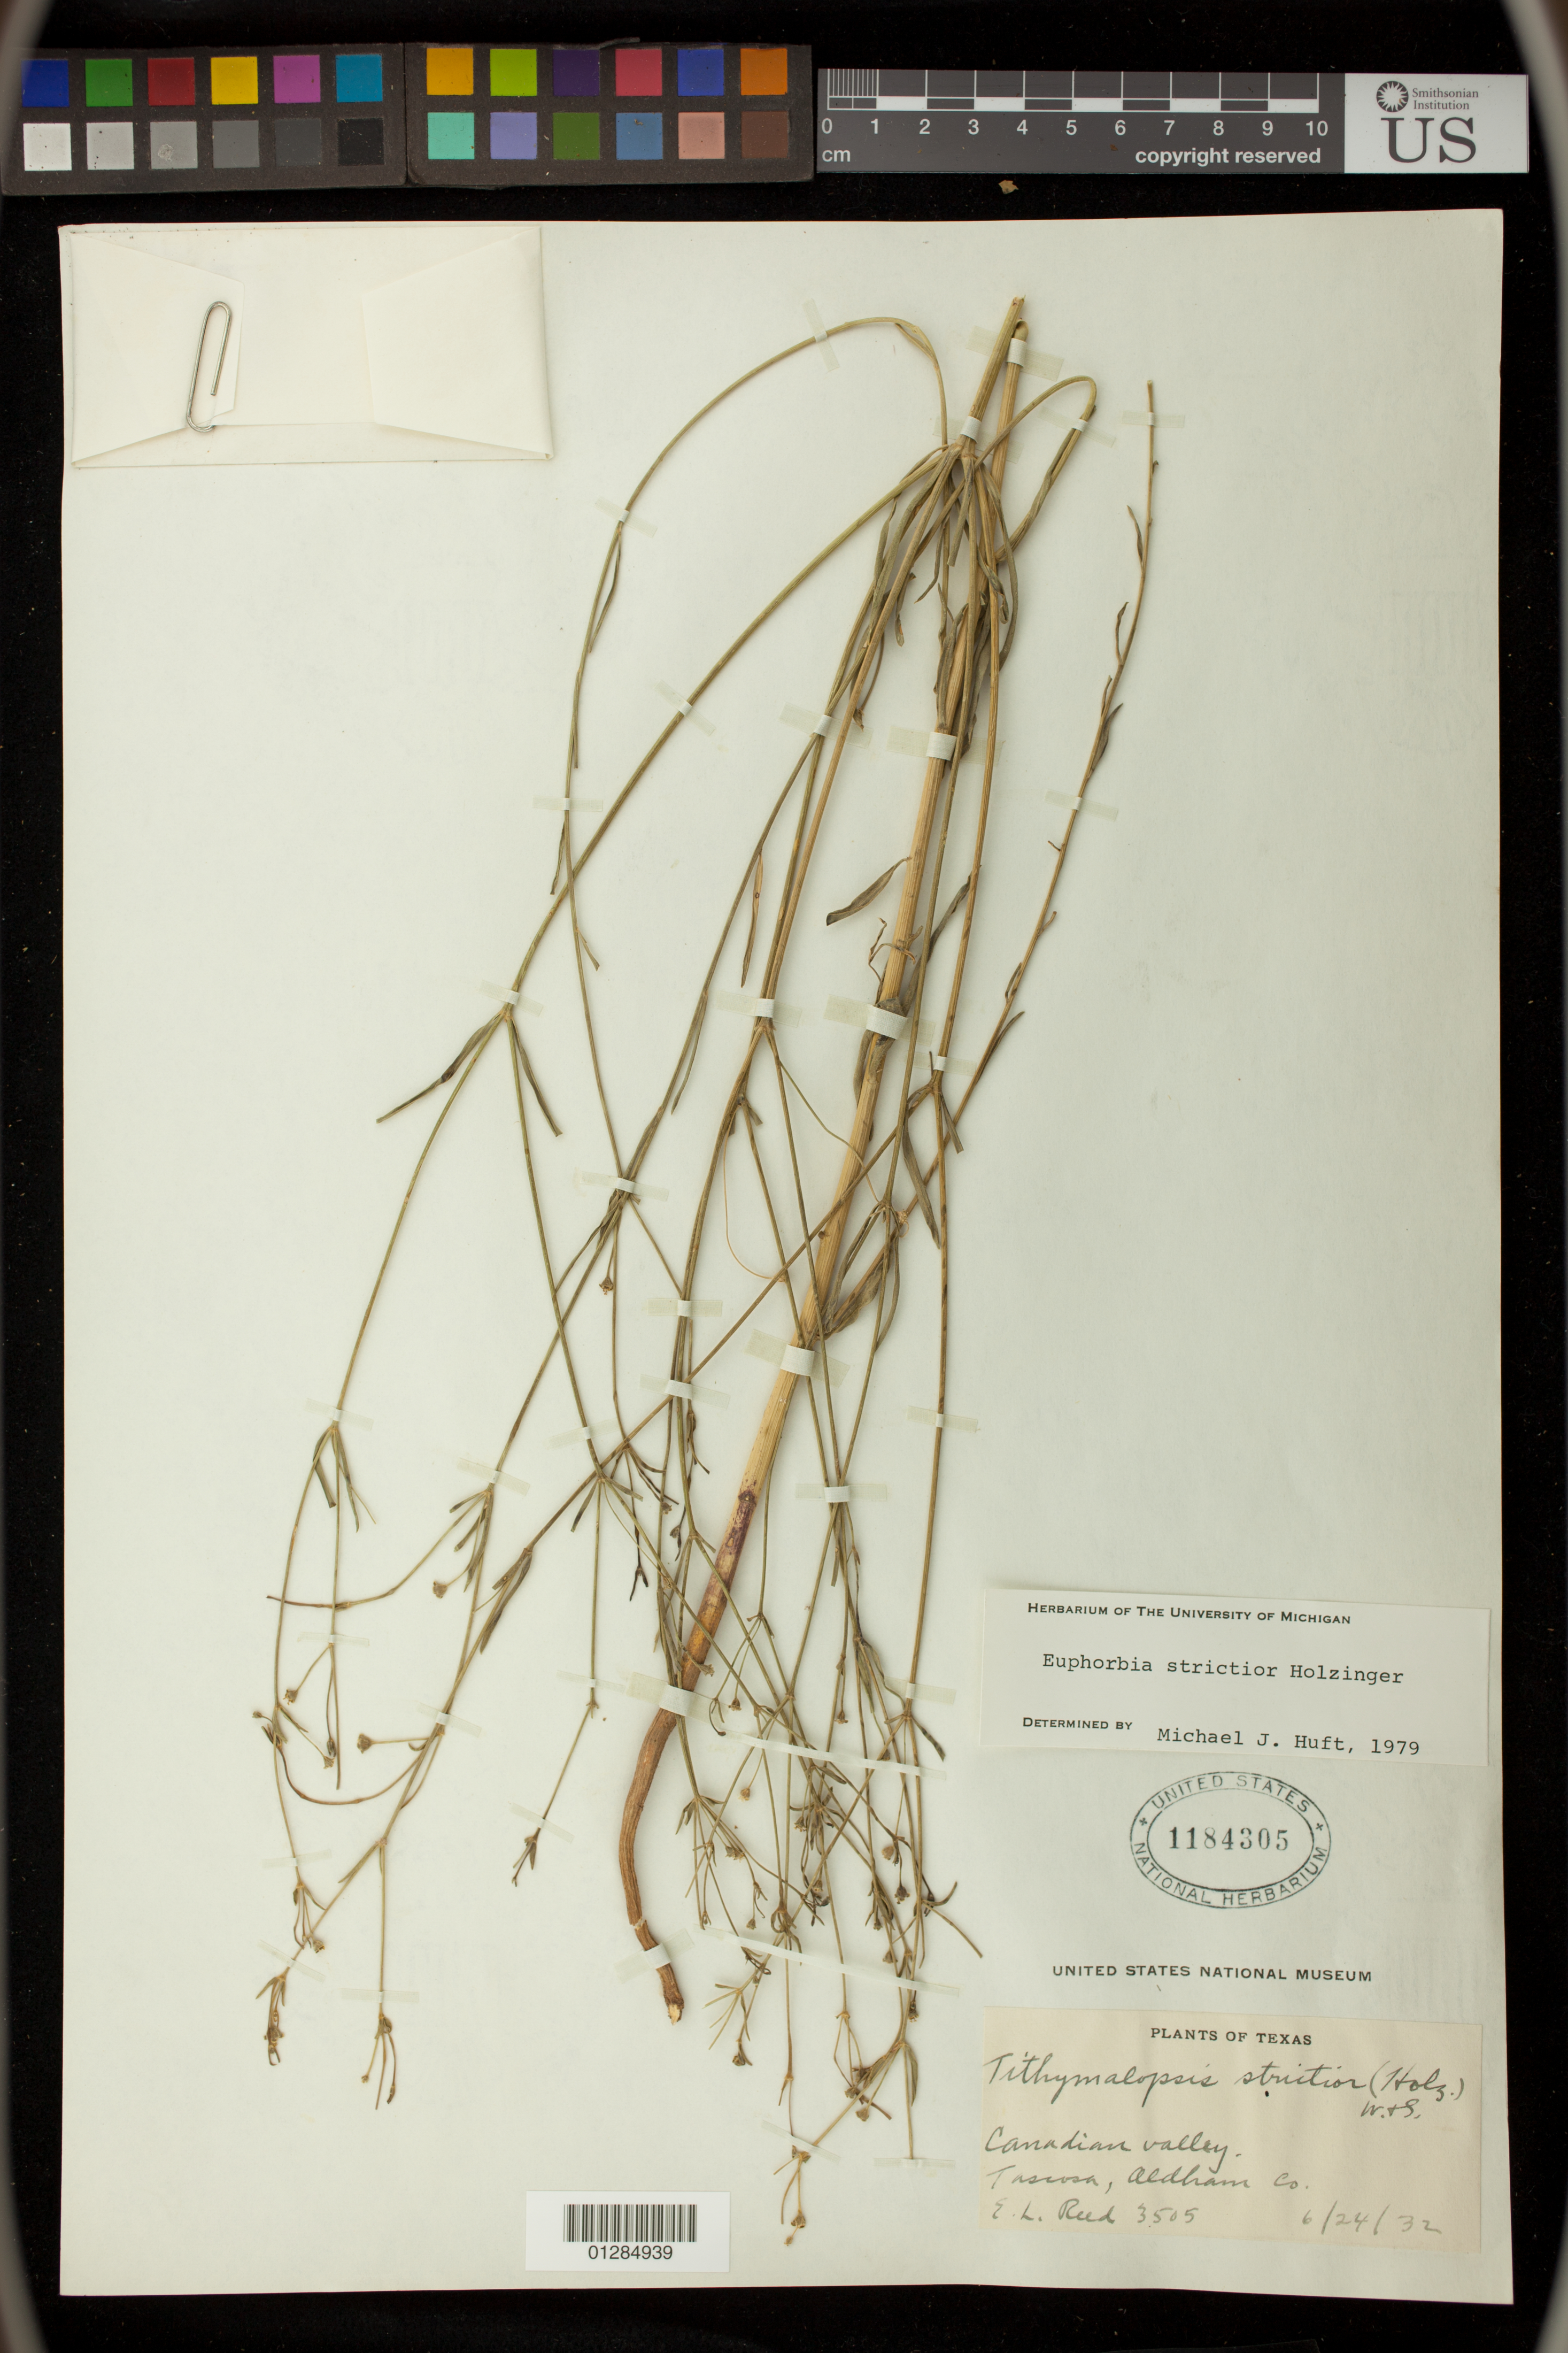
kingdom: Plantae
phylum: Tracheophyta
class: Magnoliopsida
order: Malpighiales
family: Euphorbiaceae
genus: Euphorbia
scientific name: Euphorbia strictior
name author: Holz.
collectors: E. Reed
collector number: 3505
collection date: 1932-06-24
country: United States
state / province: Texas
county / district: Oldham County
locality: Canadian valley. Tascosa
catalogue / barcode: US 1184305